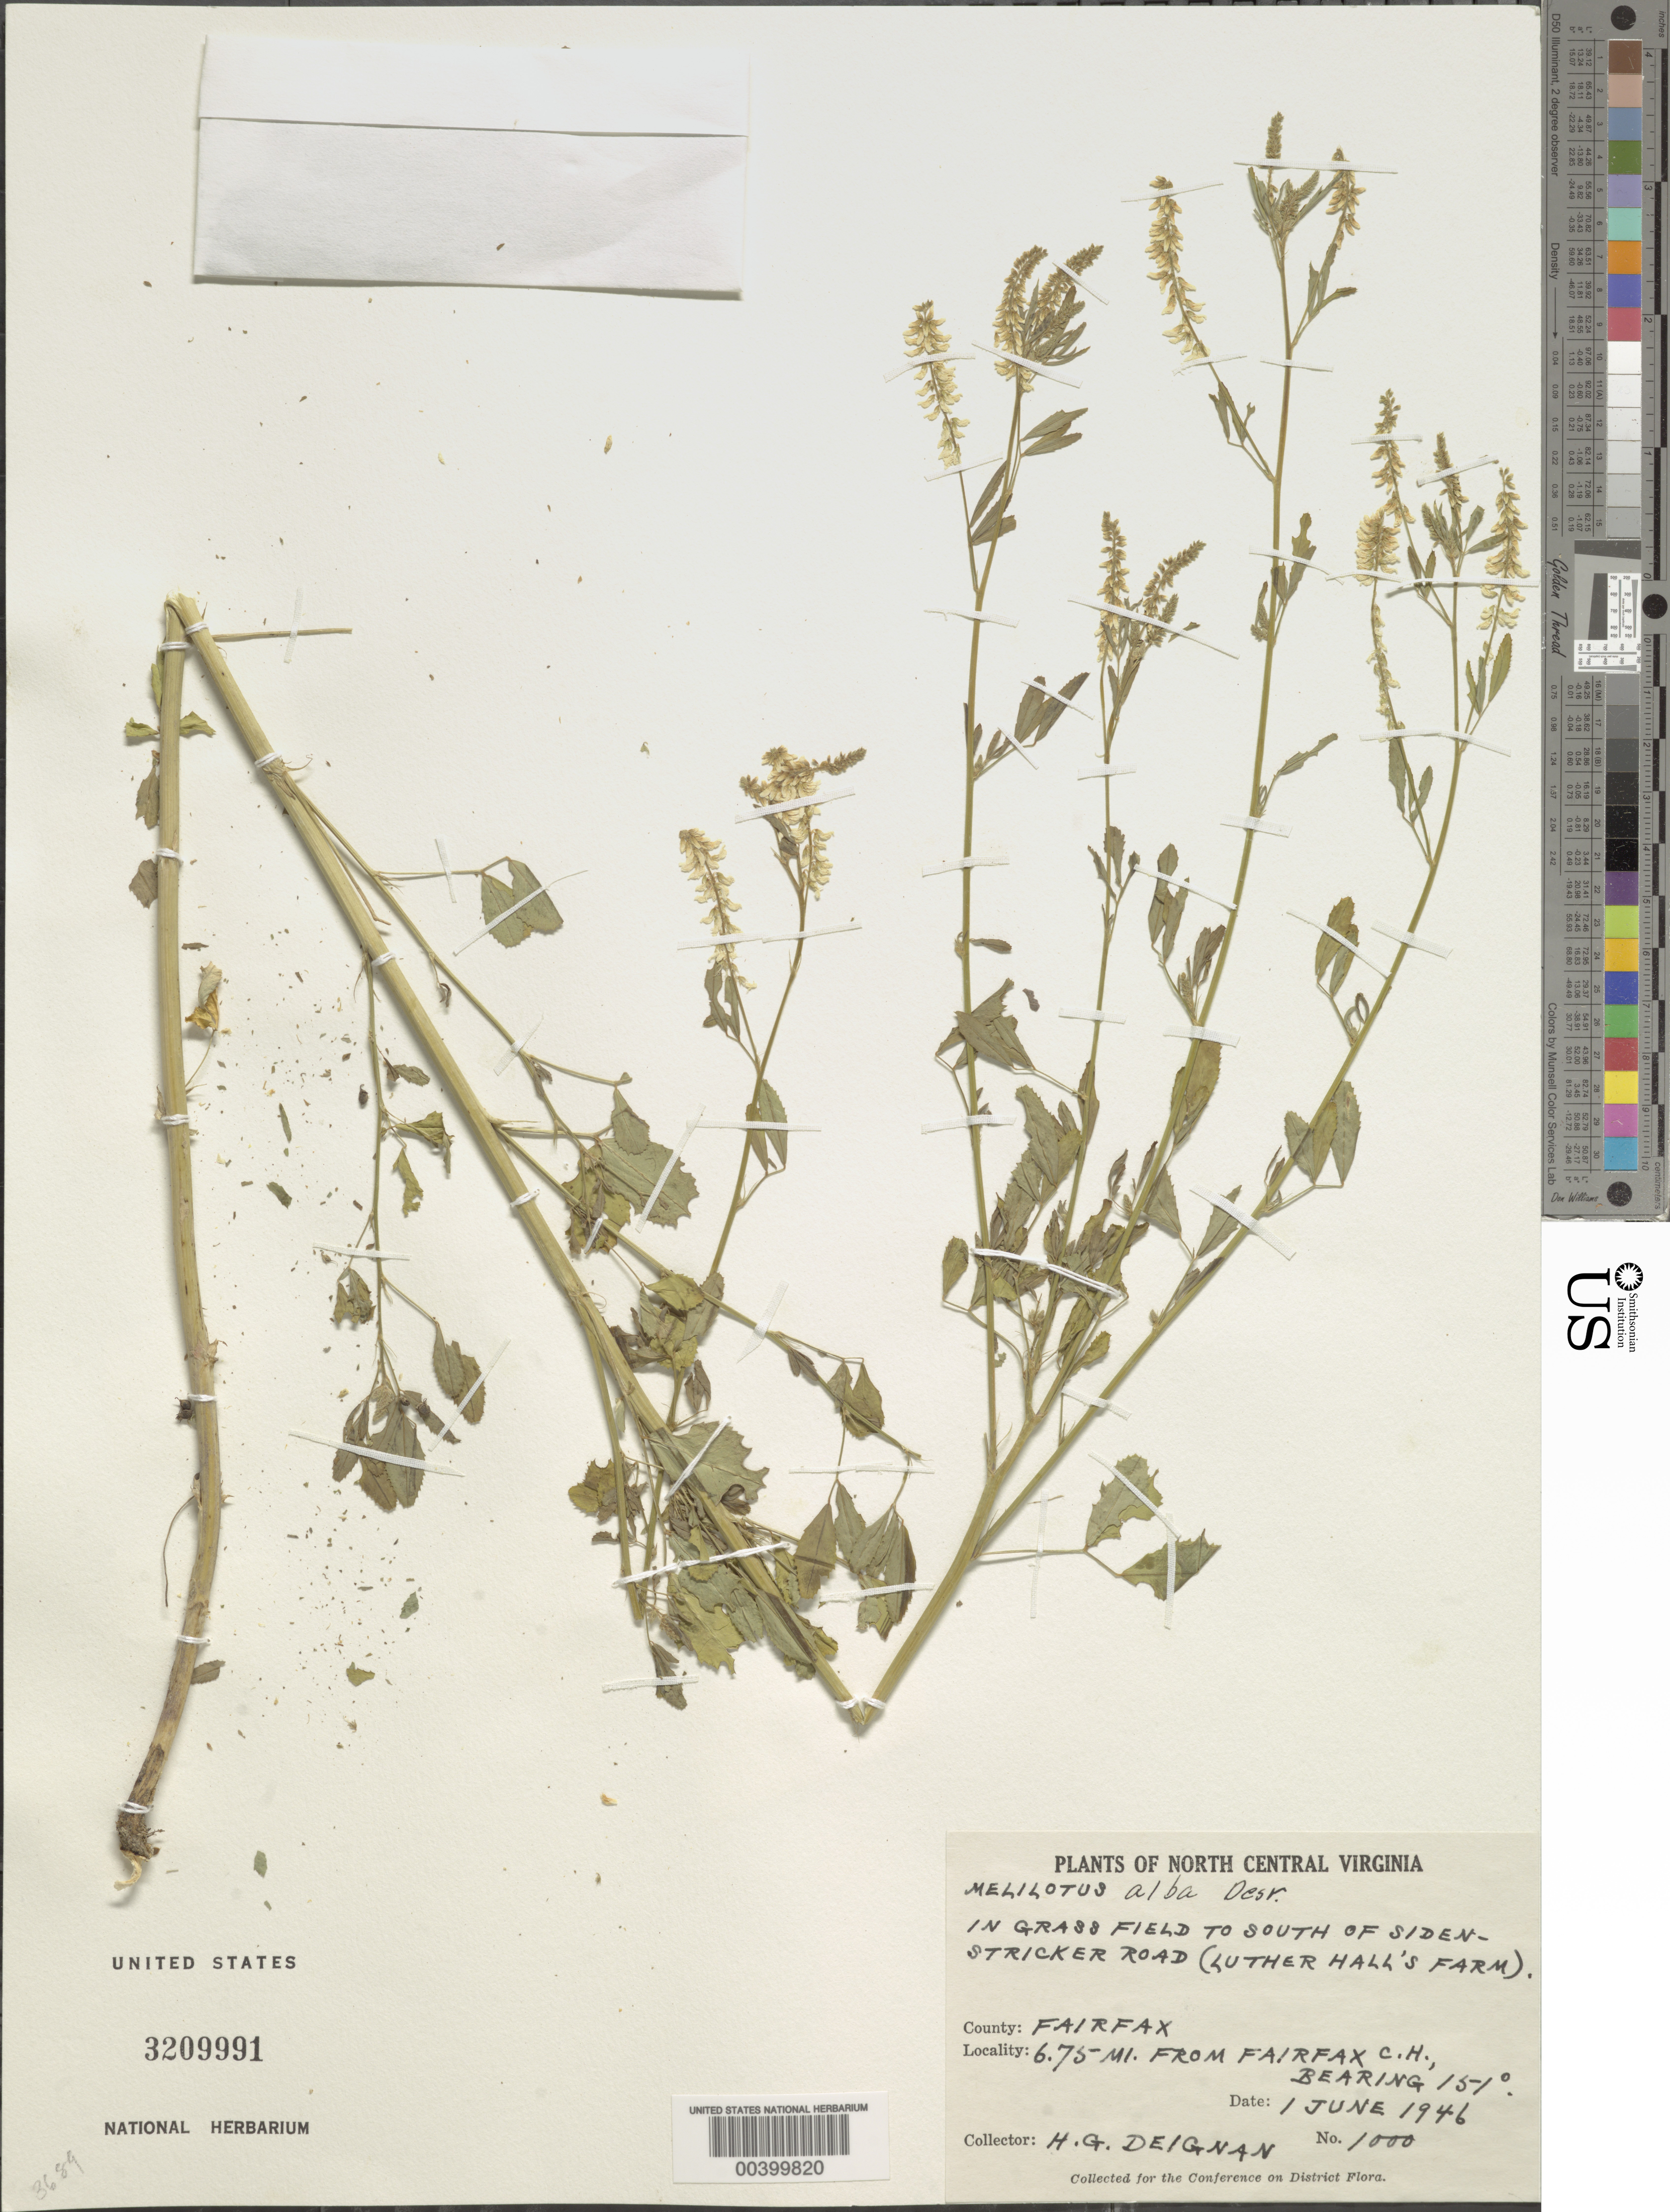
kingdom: Plantae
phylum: Tracheophyta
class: Magnoliopsida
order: Fabales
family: Fabaceae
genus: Melilotus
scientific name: Melilotus albus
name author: Medik.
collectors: H. Deignan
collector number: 1000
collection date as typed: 01 Jun 1946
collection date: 1946-06-01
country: United States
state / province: Virginia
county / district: Fairfax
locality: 6.75 M from Fairfax County Court House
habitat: In grass field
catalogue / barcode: US 3209991